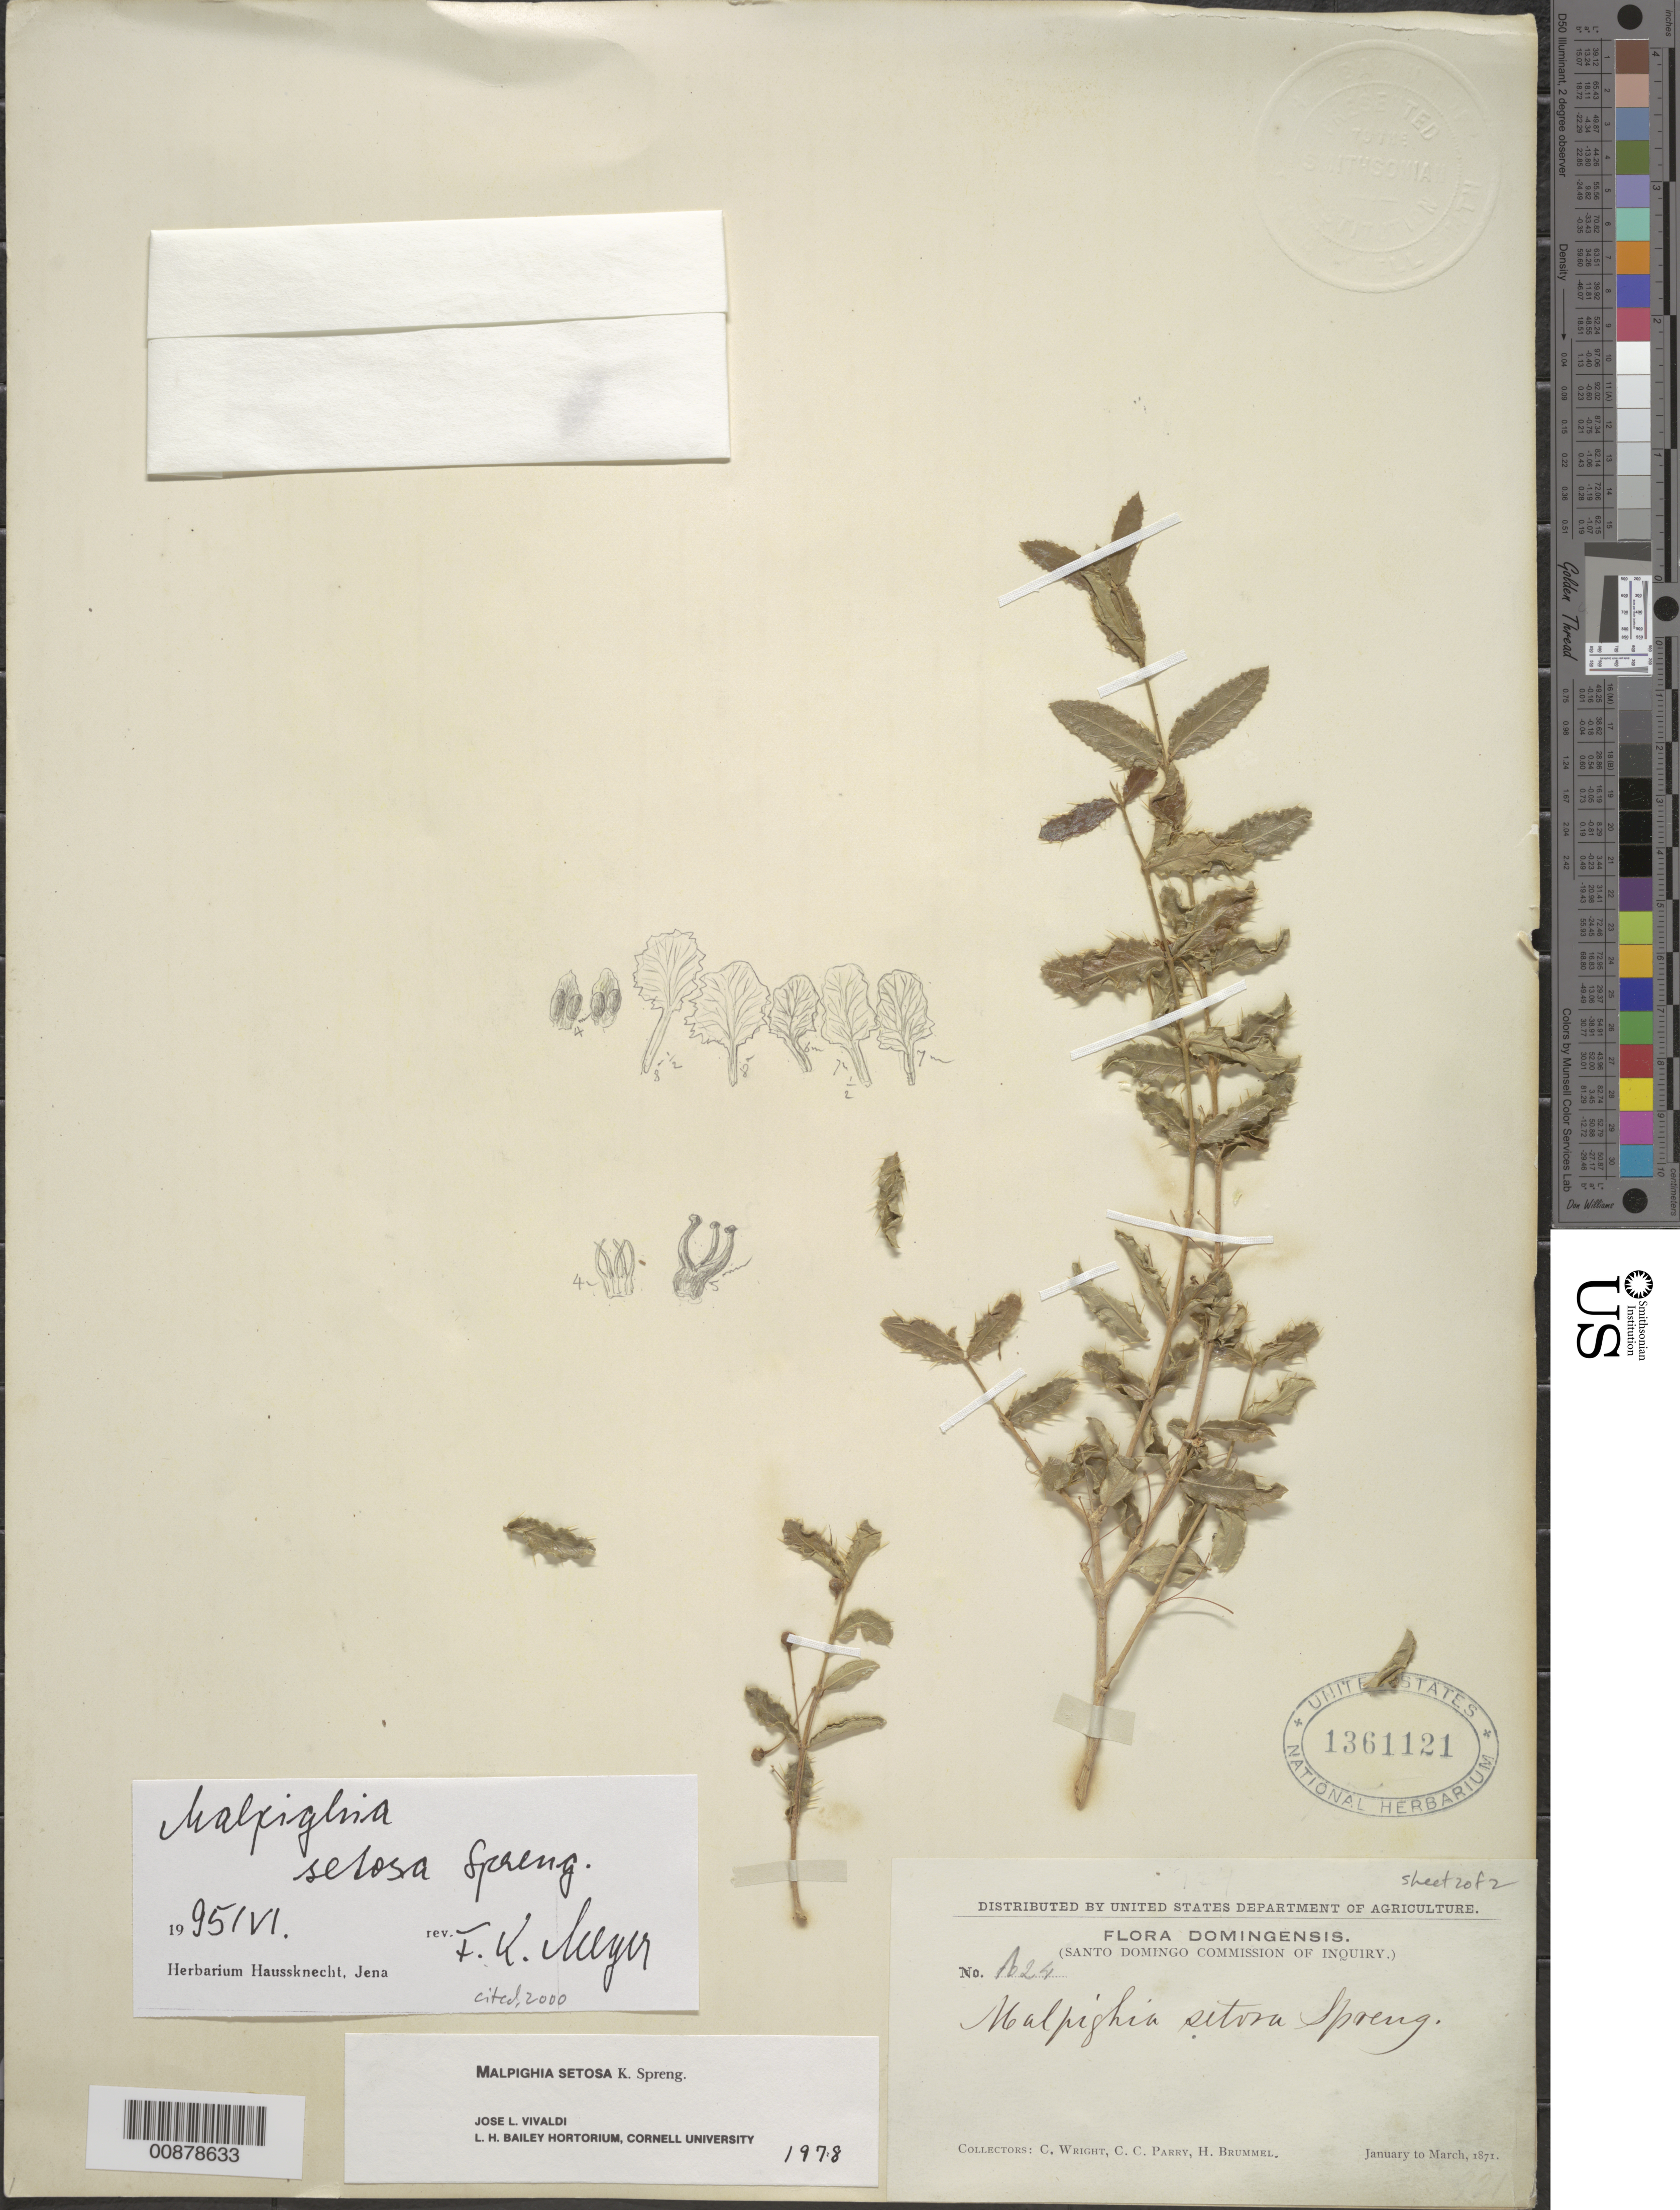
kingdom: Plantae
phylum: Tracheophyta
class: Magnoliopsida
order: Malpighiales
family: Malpighiaceae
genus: Malpighia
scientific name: Malpighia setosa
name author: Spreng.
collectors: C. Wright, C. C. Parry & H. Brummel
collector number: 124*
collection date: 1871-01/1871-03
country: Dominican Republic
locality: Domingensis.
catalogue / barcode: US 1361121